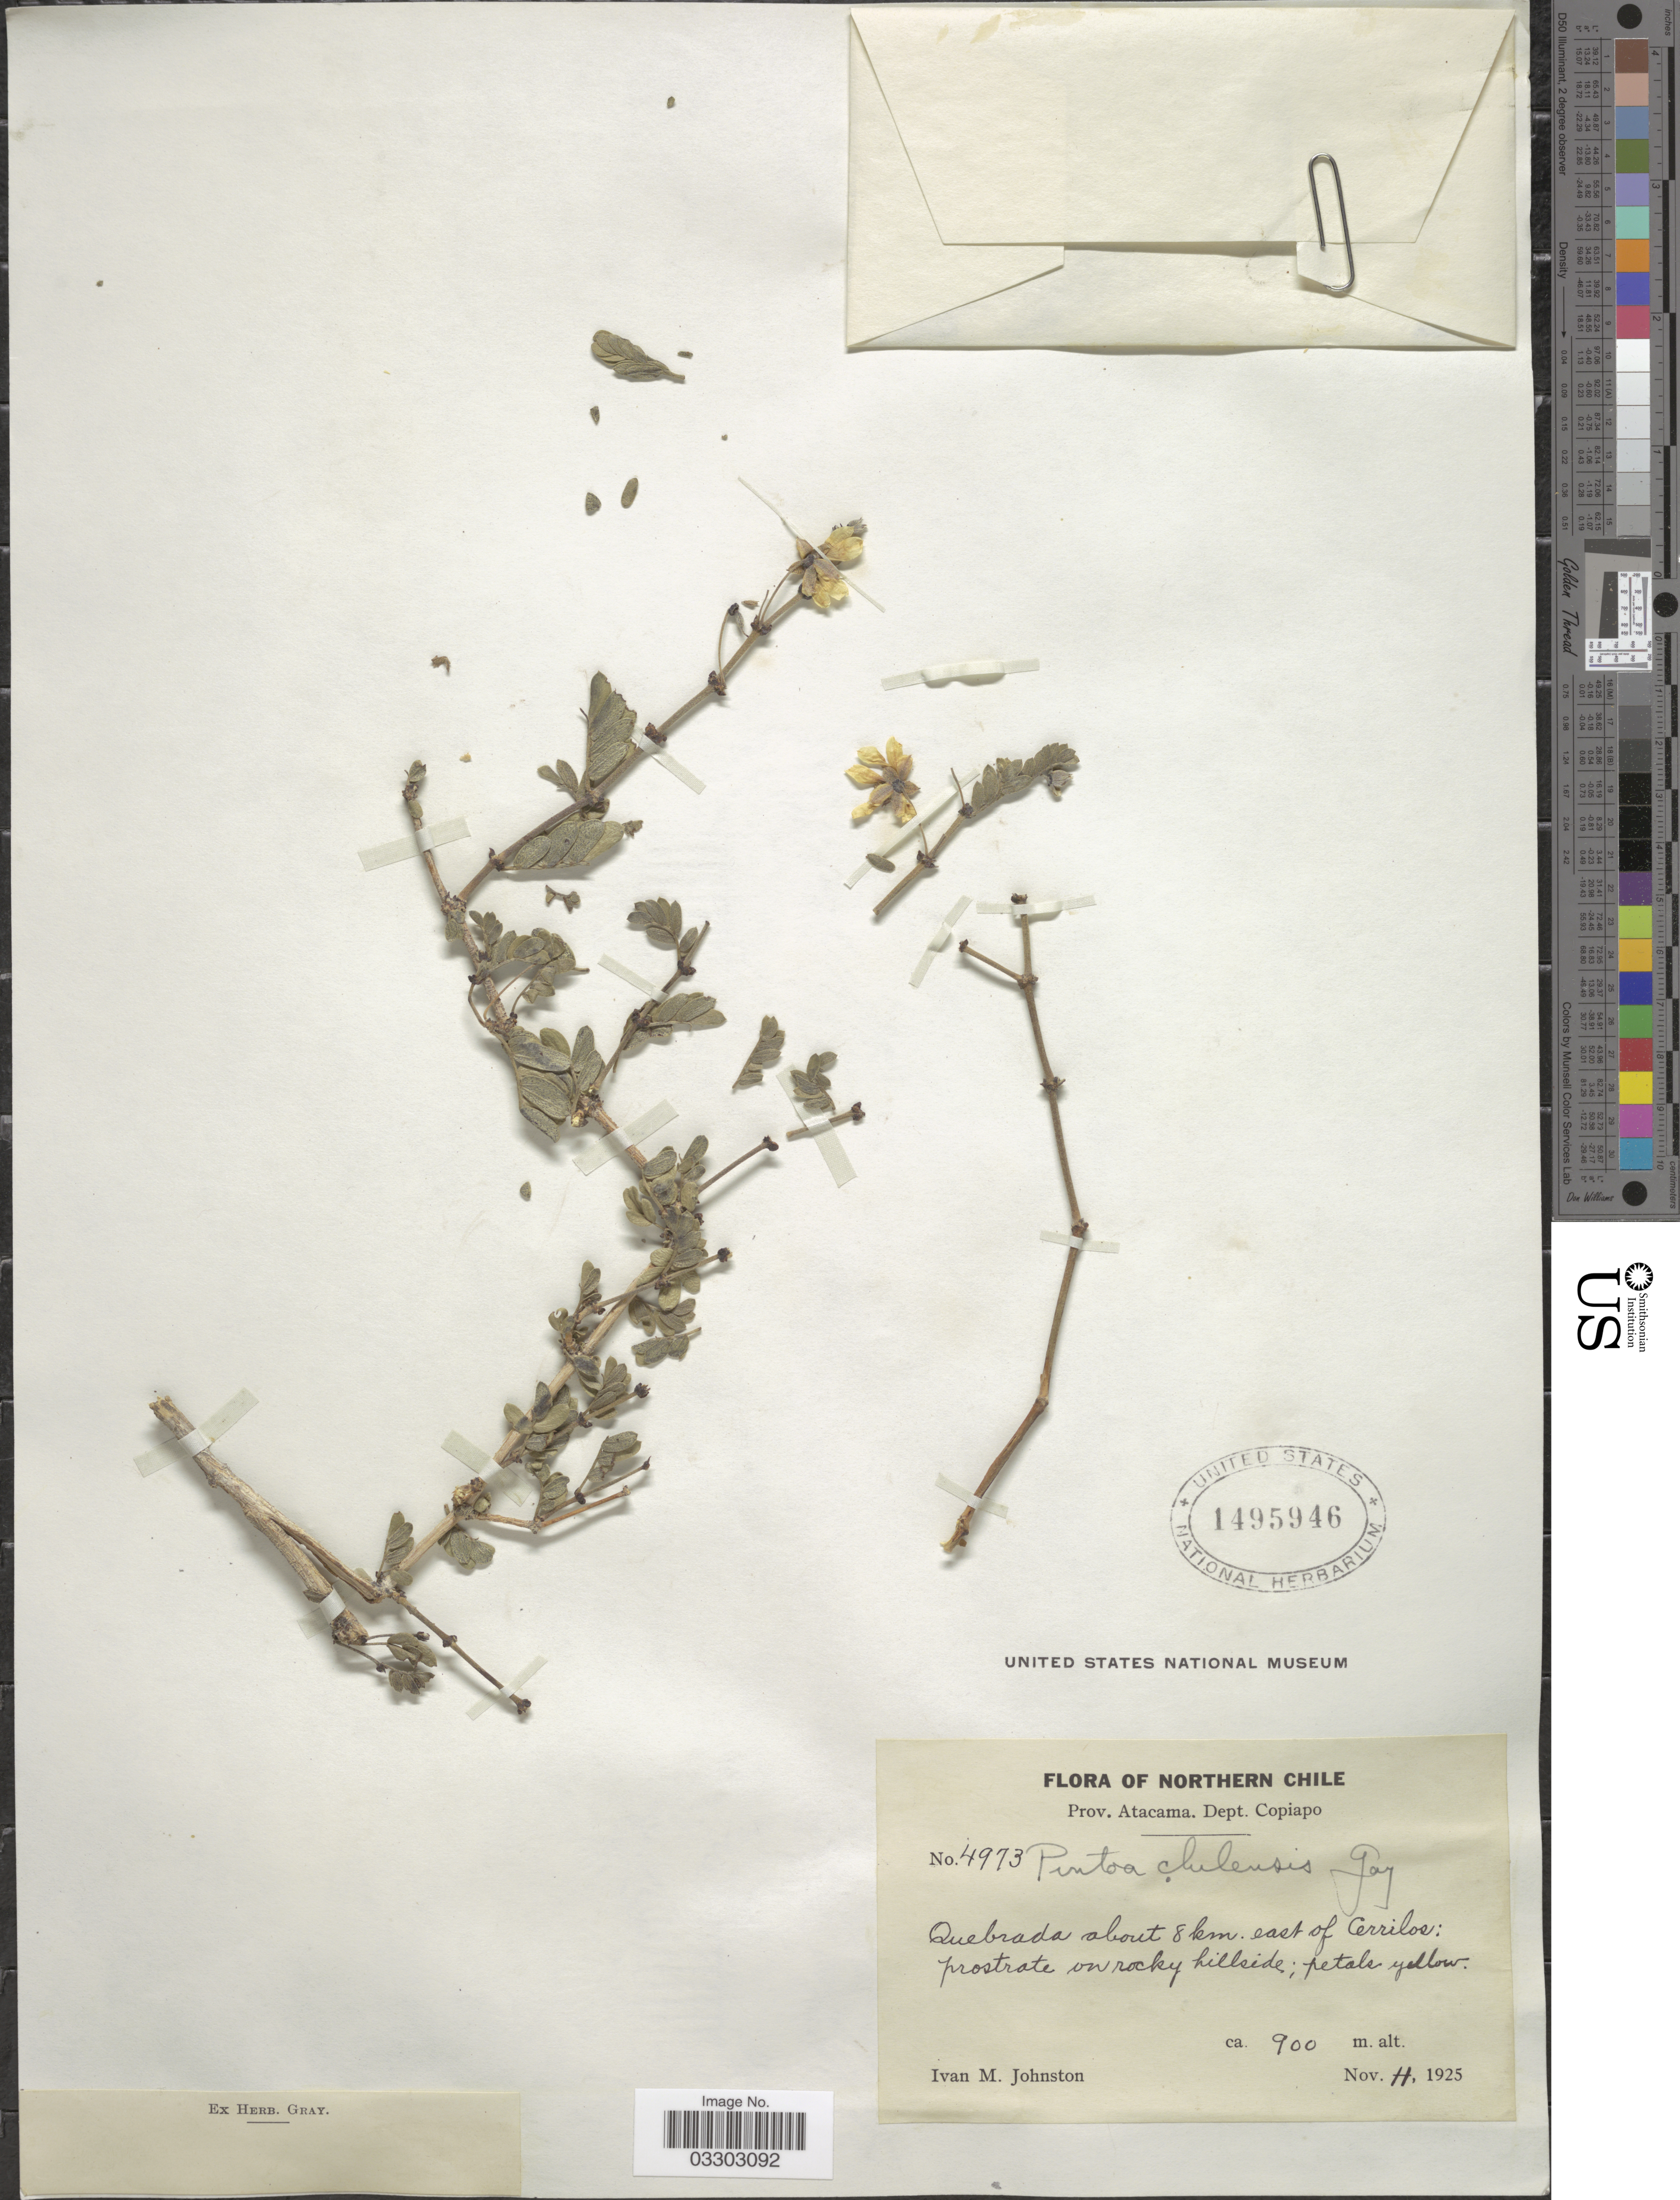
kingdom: Plantae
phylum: Tracheophyta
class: Magnoliopsida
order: Zygophyllales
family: Zygophyllaceae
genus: Pintoa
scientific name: Pintoa chilensis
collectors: I.M. Johnston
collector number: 4973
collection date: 1925-11-11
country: Chile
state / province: Atacama (III)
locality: Northern Chile. Dept. Copiapo. Quebrada about 8 km. east of Cerrilos.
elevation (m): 900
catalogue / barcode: US 1495946